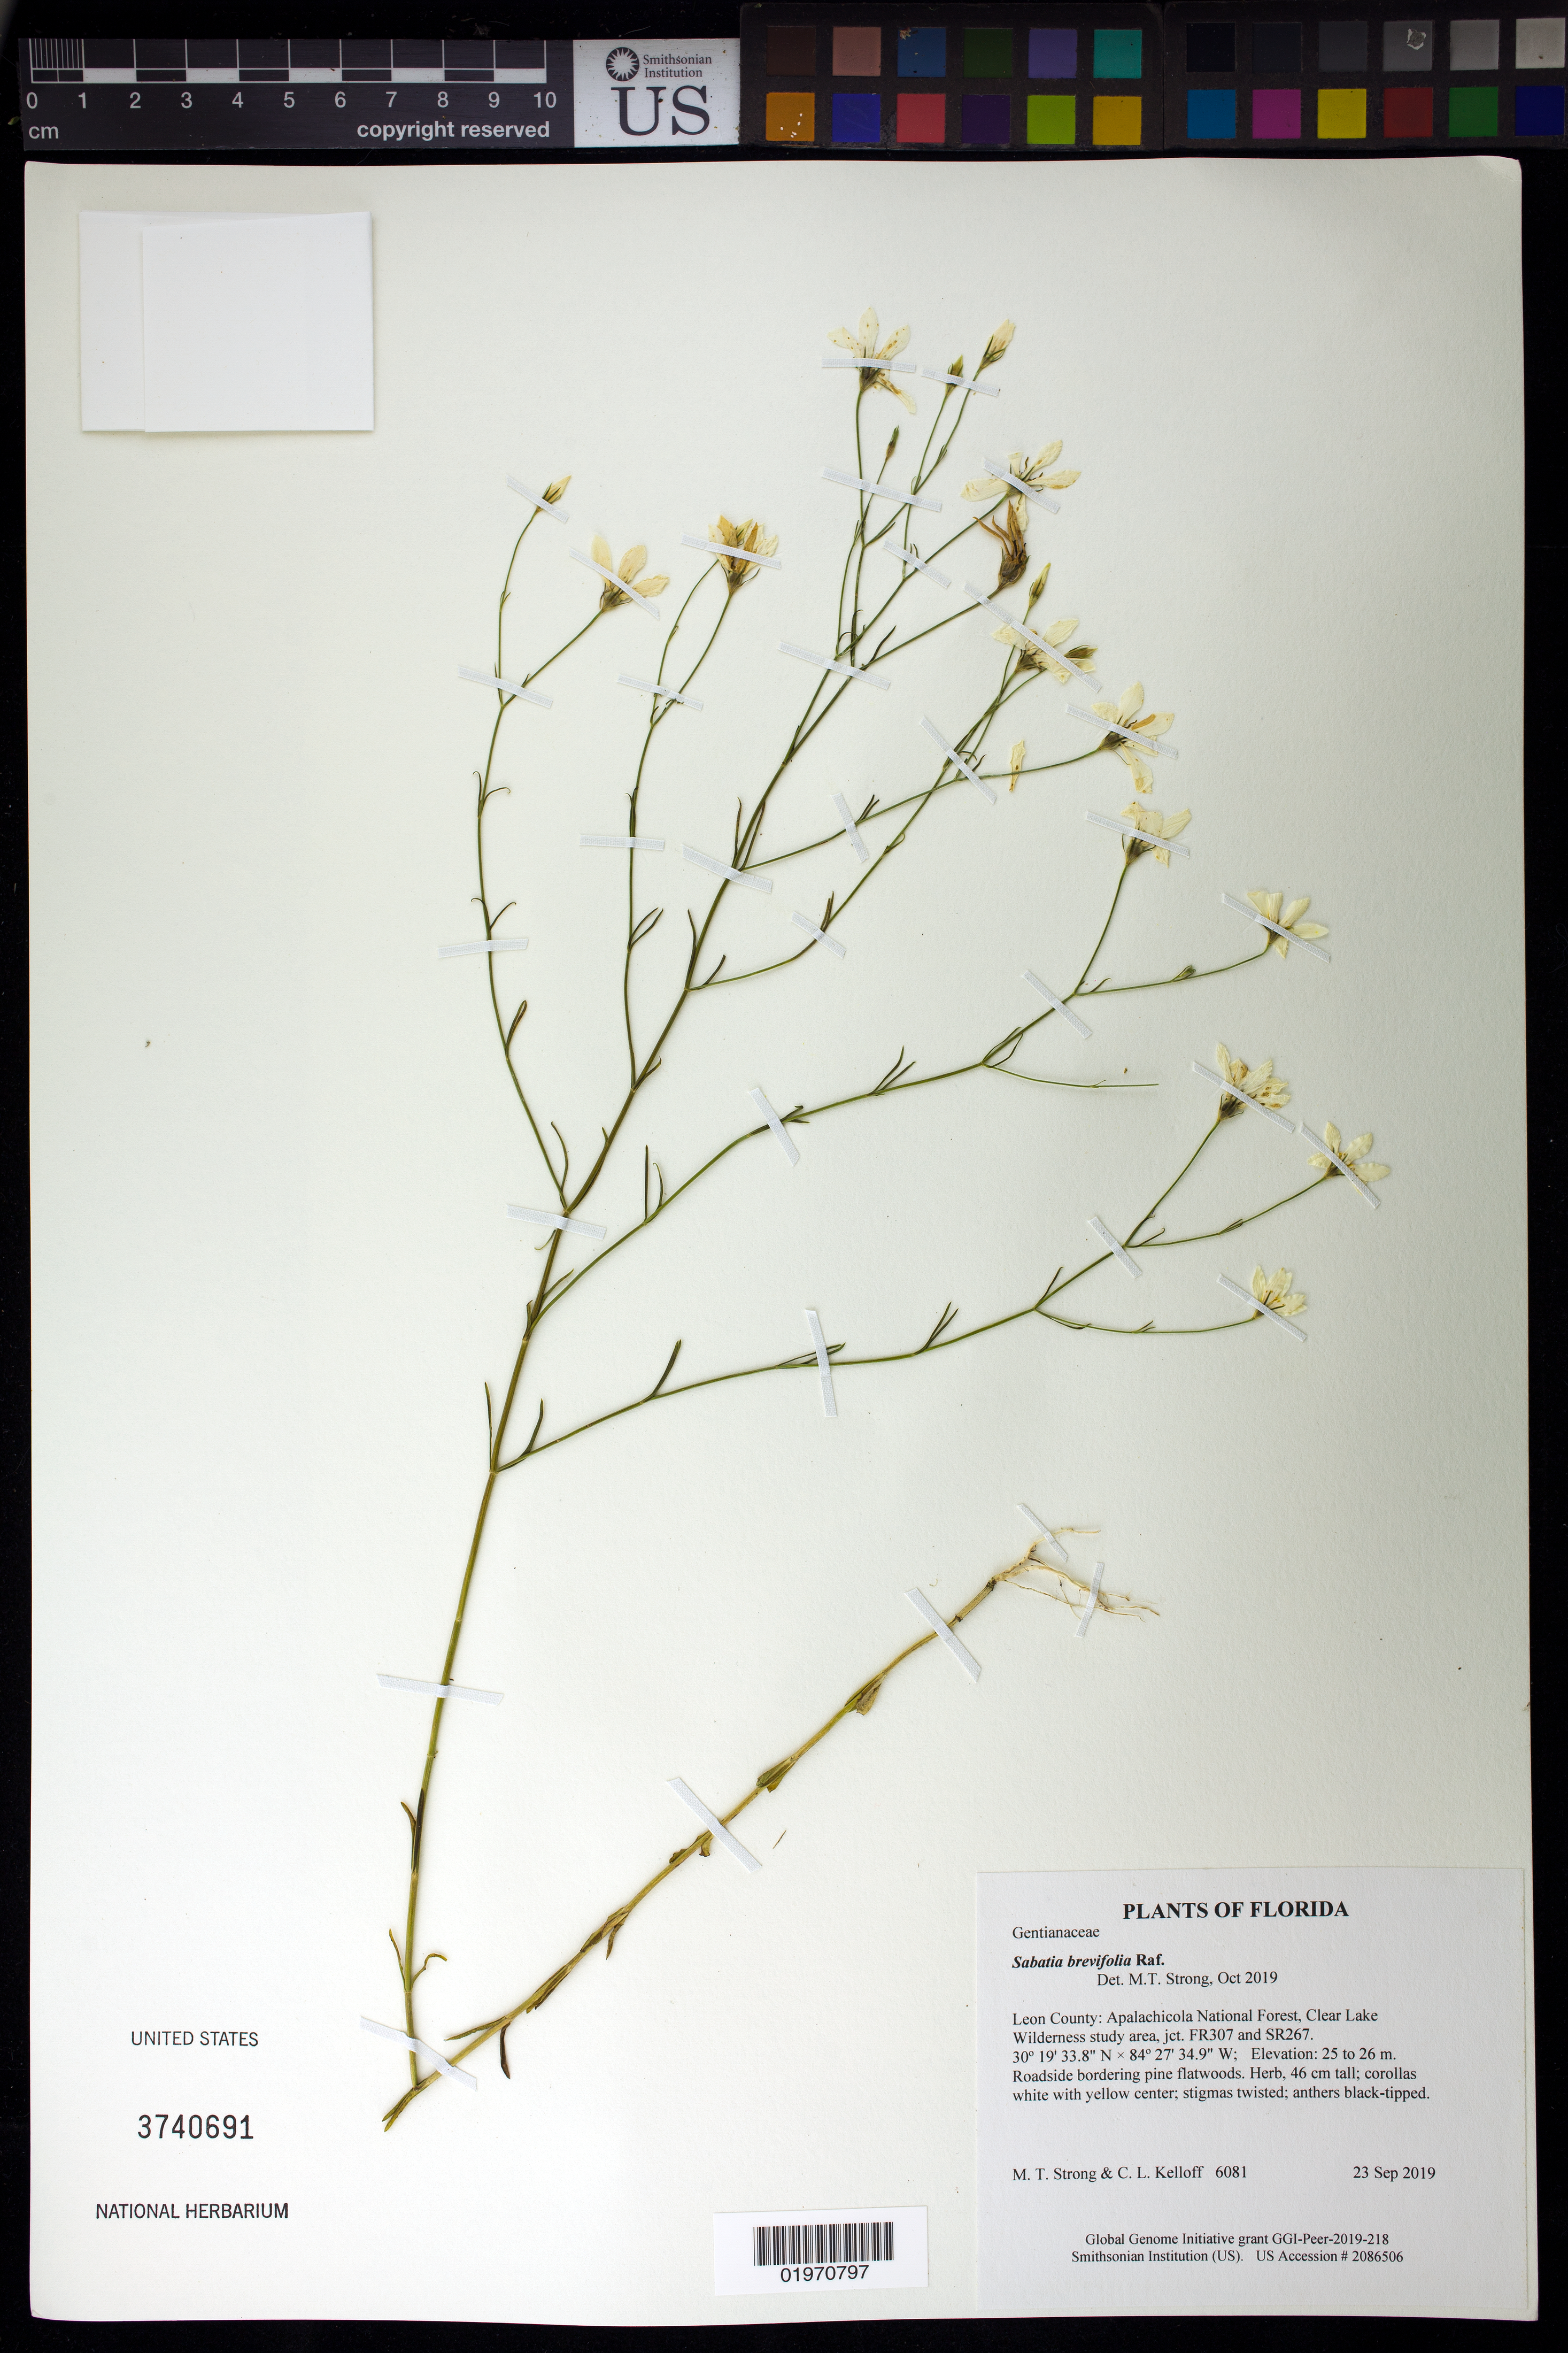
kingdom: Plantae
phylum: Tracheophyta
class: Magnoliopsida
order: Gentianales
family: Gentianaceae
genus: Sabatia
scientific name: Sabatia brevifolia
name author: Raf.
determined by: Strong, Mark T., (BOT), Smithsonian Institution - National Museum of Natural History (UNITED STATES)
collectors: M. T. Strong & C. L. Kelloff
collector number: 6081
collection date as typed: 23 Sep 2019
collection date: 2019-09-23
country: United States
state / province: Florida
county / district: Leon County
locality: Apalachicola National Forest, Clear Lake Wilderness study area, jct. FR307 and SR267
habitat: Roadside bordering pine flatwoods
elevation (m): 25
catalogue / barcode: US 3740691